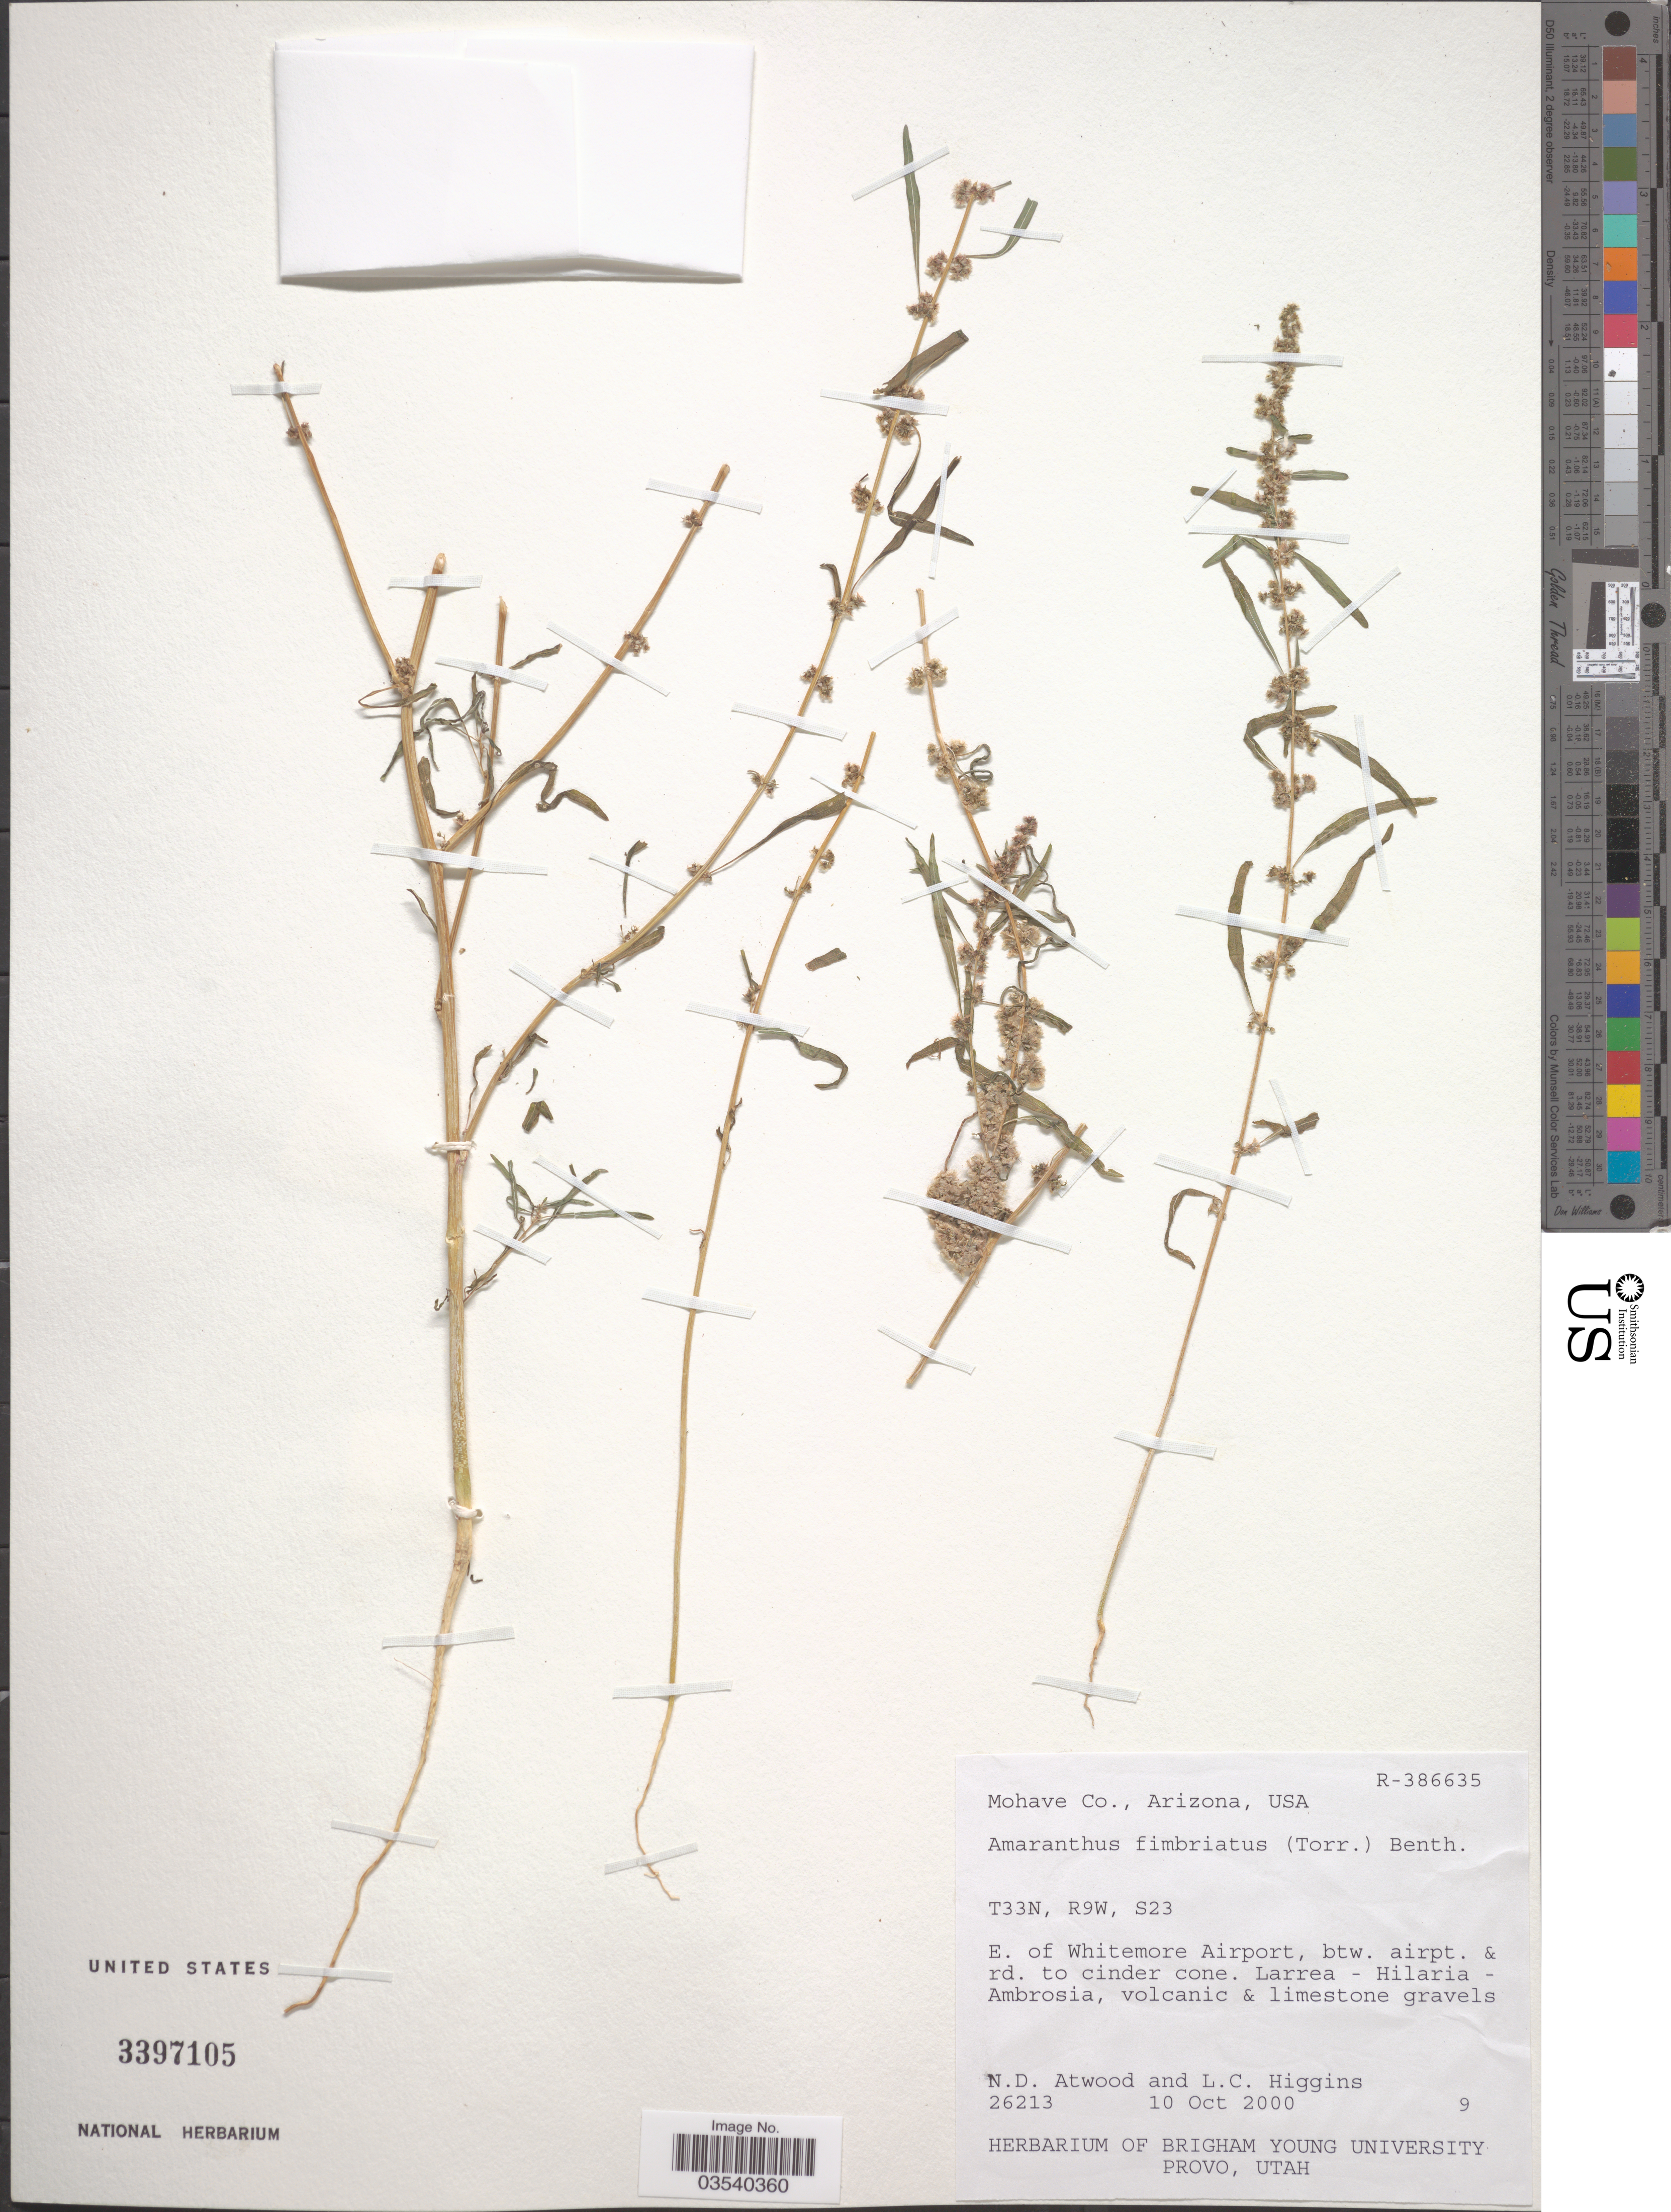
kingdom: Plantae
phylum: Tracheophyta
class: Magnoliopsida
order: Caryophyllales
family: Amaranthaceae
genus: Amaranthus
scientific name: Amaranthus fimbriatus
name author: (Torr.) Benth. ex S. Watson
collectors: N. Atwood & L. Higgins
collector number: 26213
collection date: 2000-10-10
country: United States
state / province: Arizona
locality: Mohave Co. T33N, R9W, S23. E. of Whitemore Airport, btw. airpt. & rd. to cinder cone.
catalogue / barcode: US 3397105